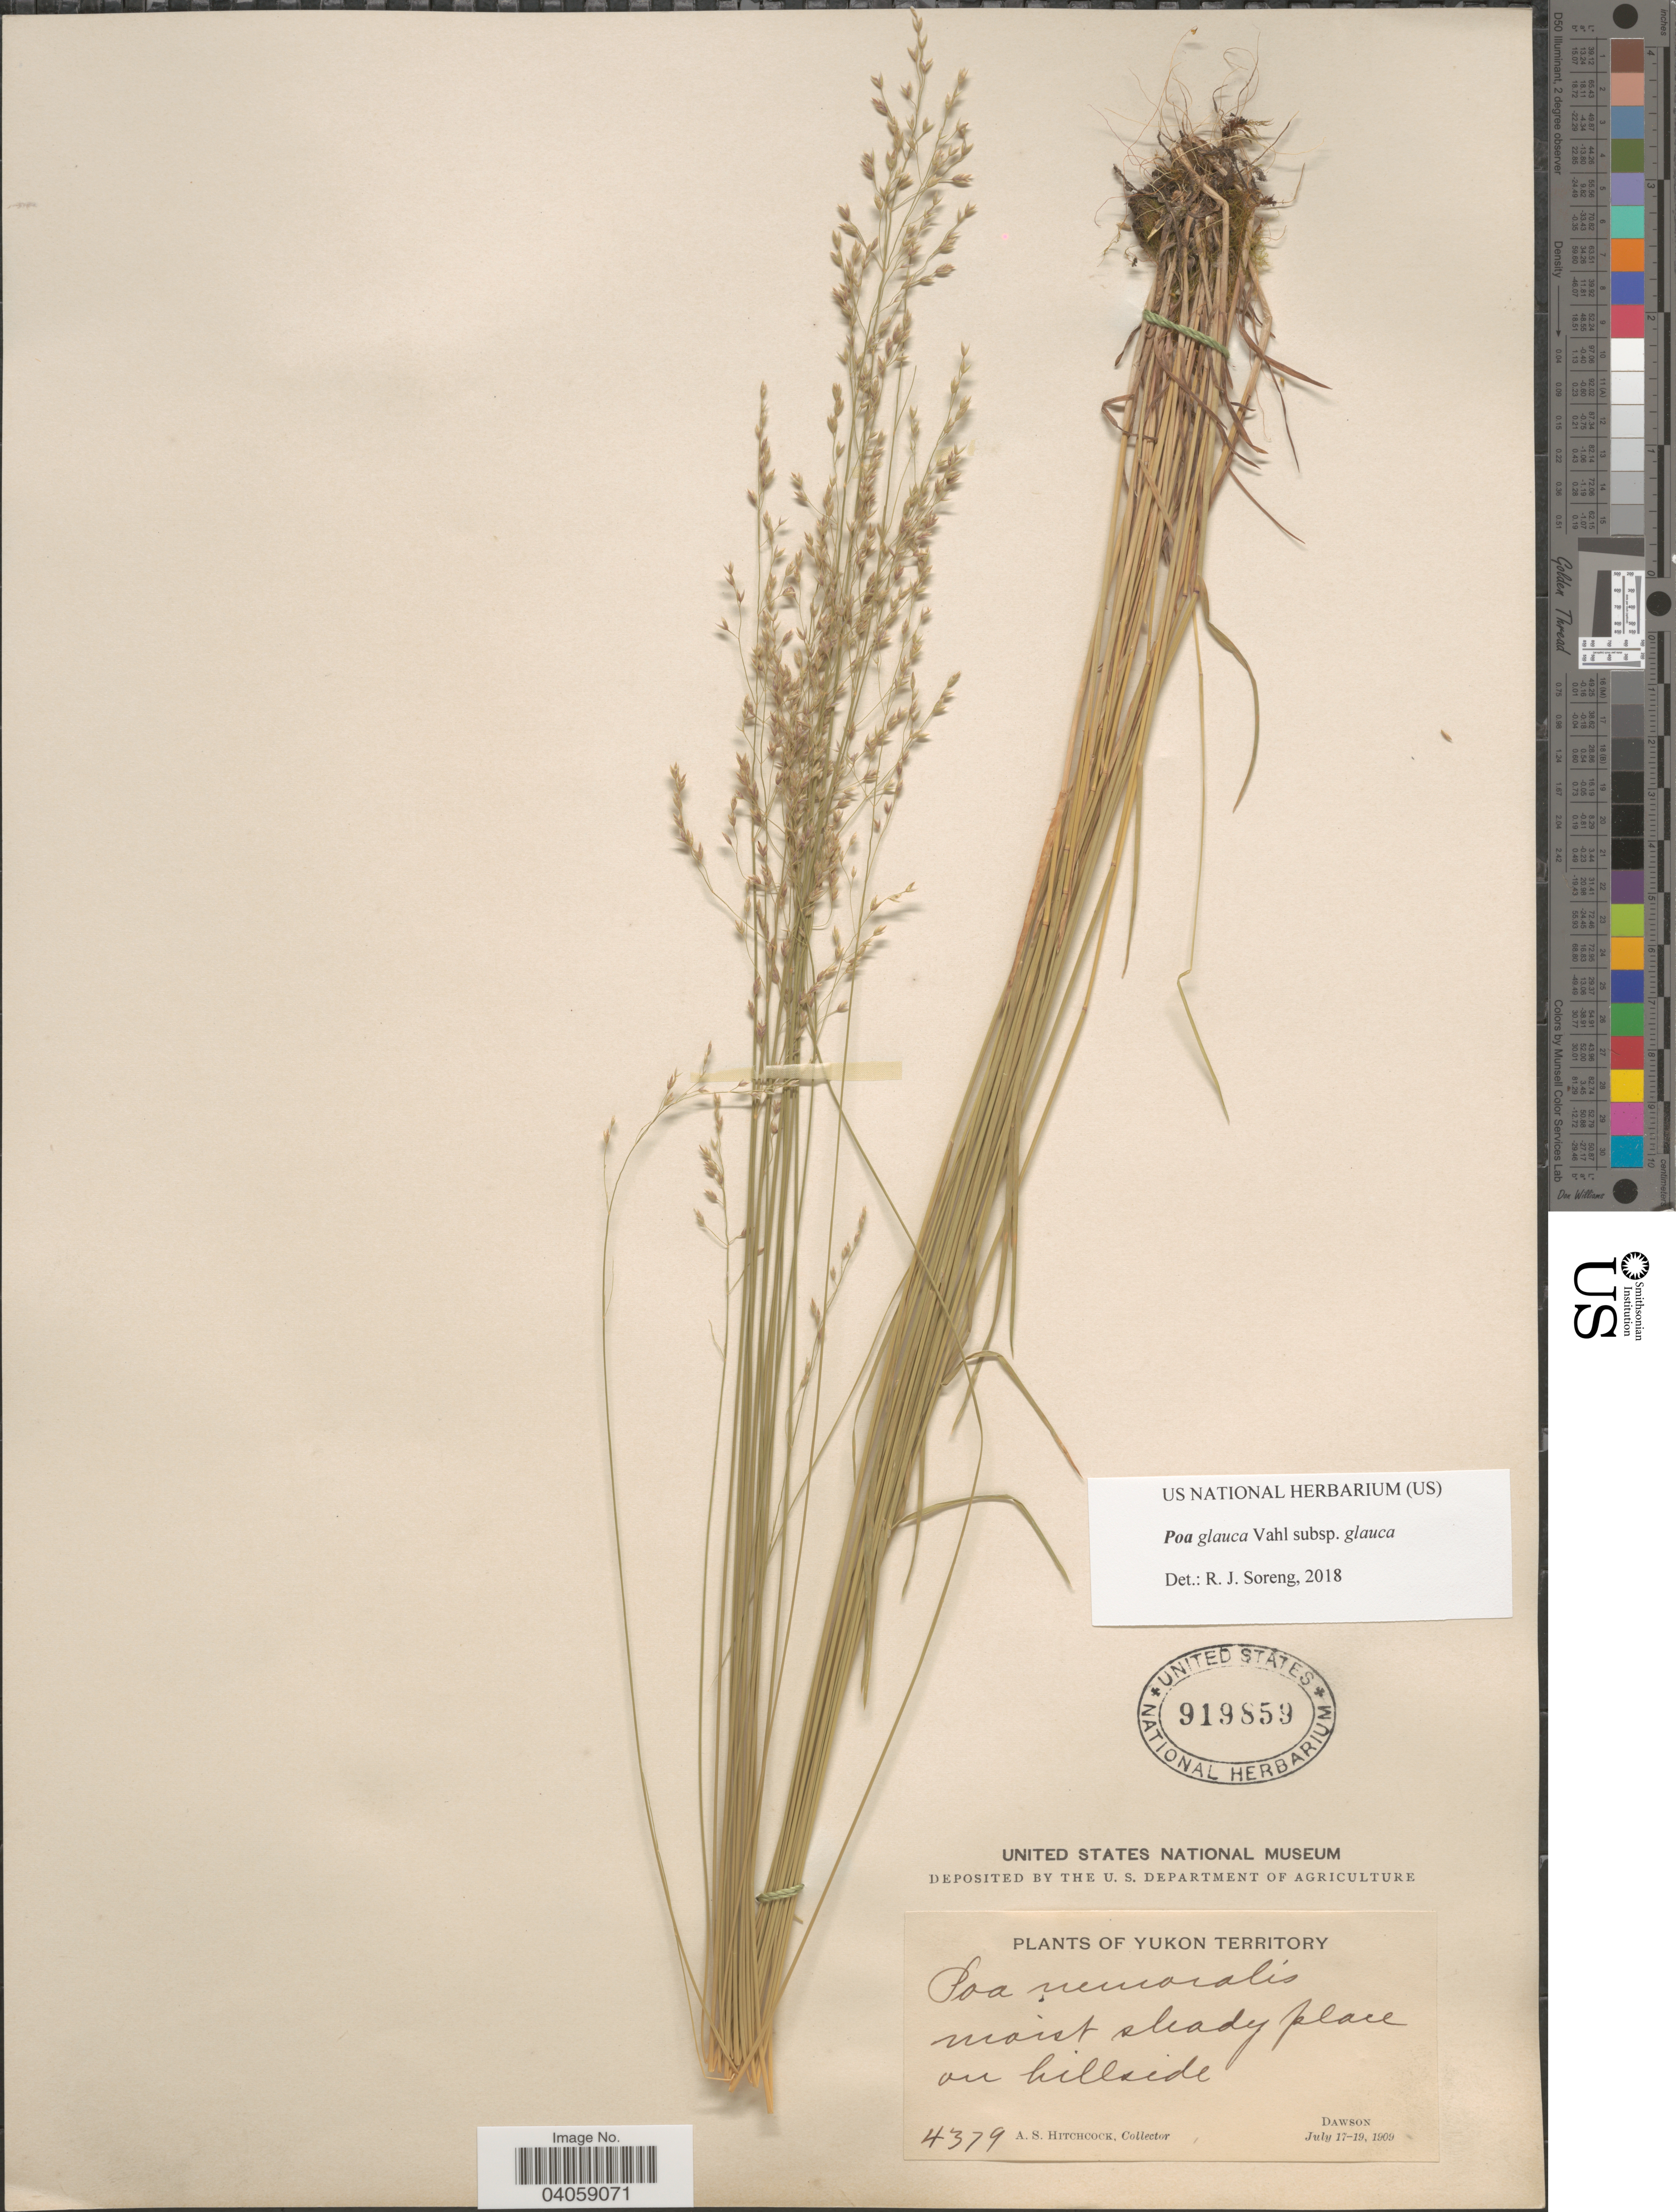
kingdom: Plantae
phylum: Tracheophyta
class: Liliopsida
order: Poales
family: Poaceae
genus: Poa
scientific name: Poa glauca subsp. glauca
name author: Vahl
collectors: A. S. Hitchcock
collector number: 4379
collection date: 1909-07-17/1909-07-19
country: Canada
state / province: Yukon Territory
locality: Moist shady place on hillside. Dawson.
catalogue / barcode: US 919859